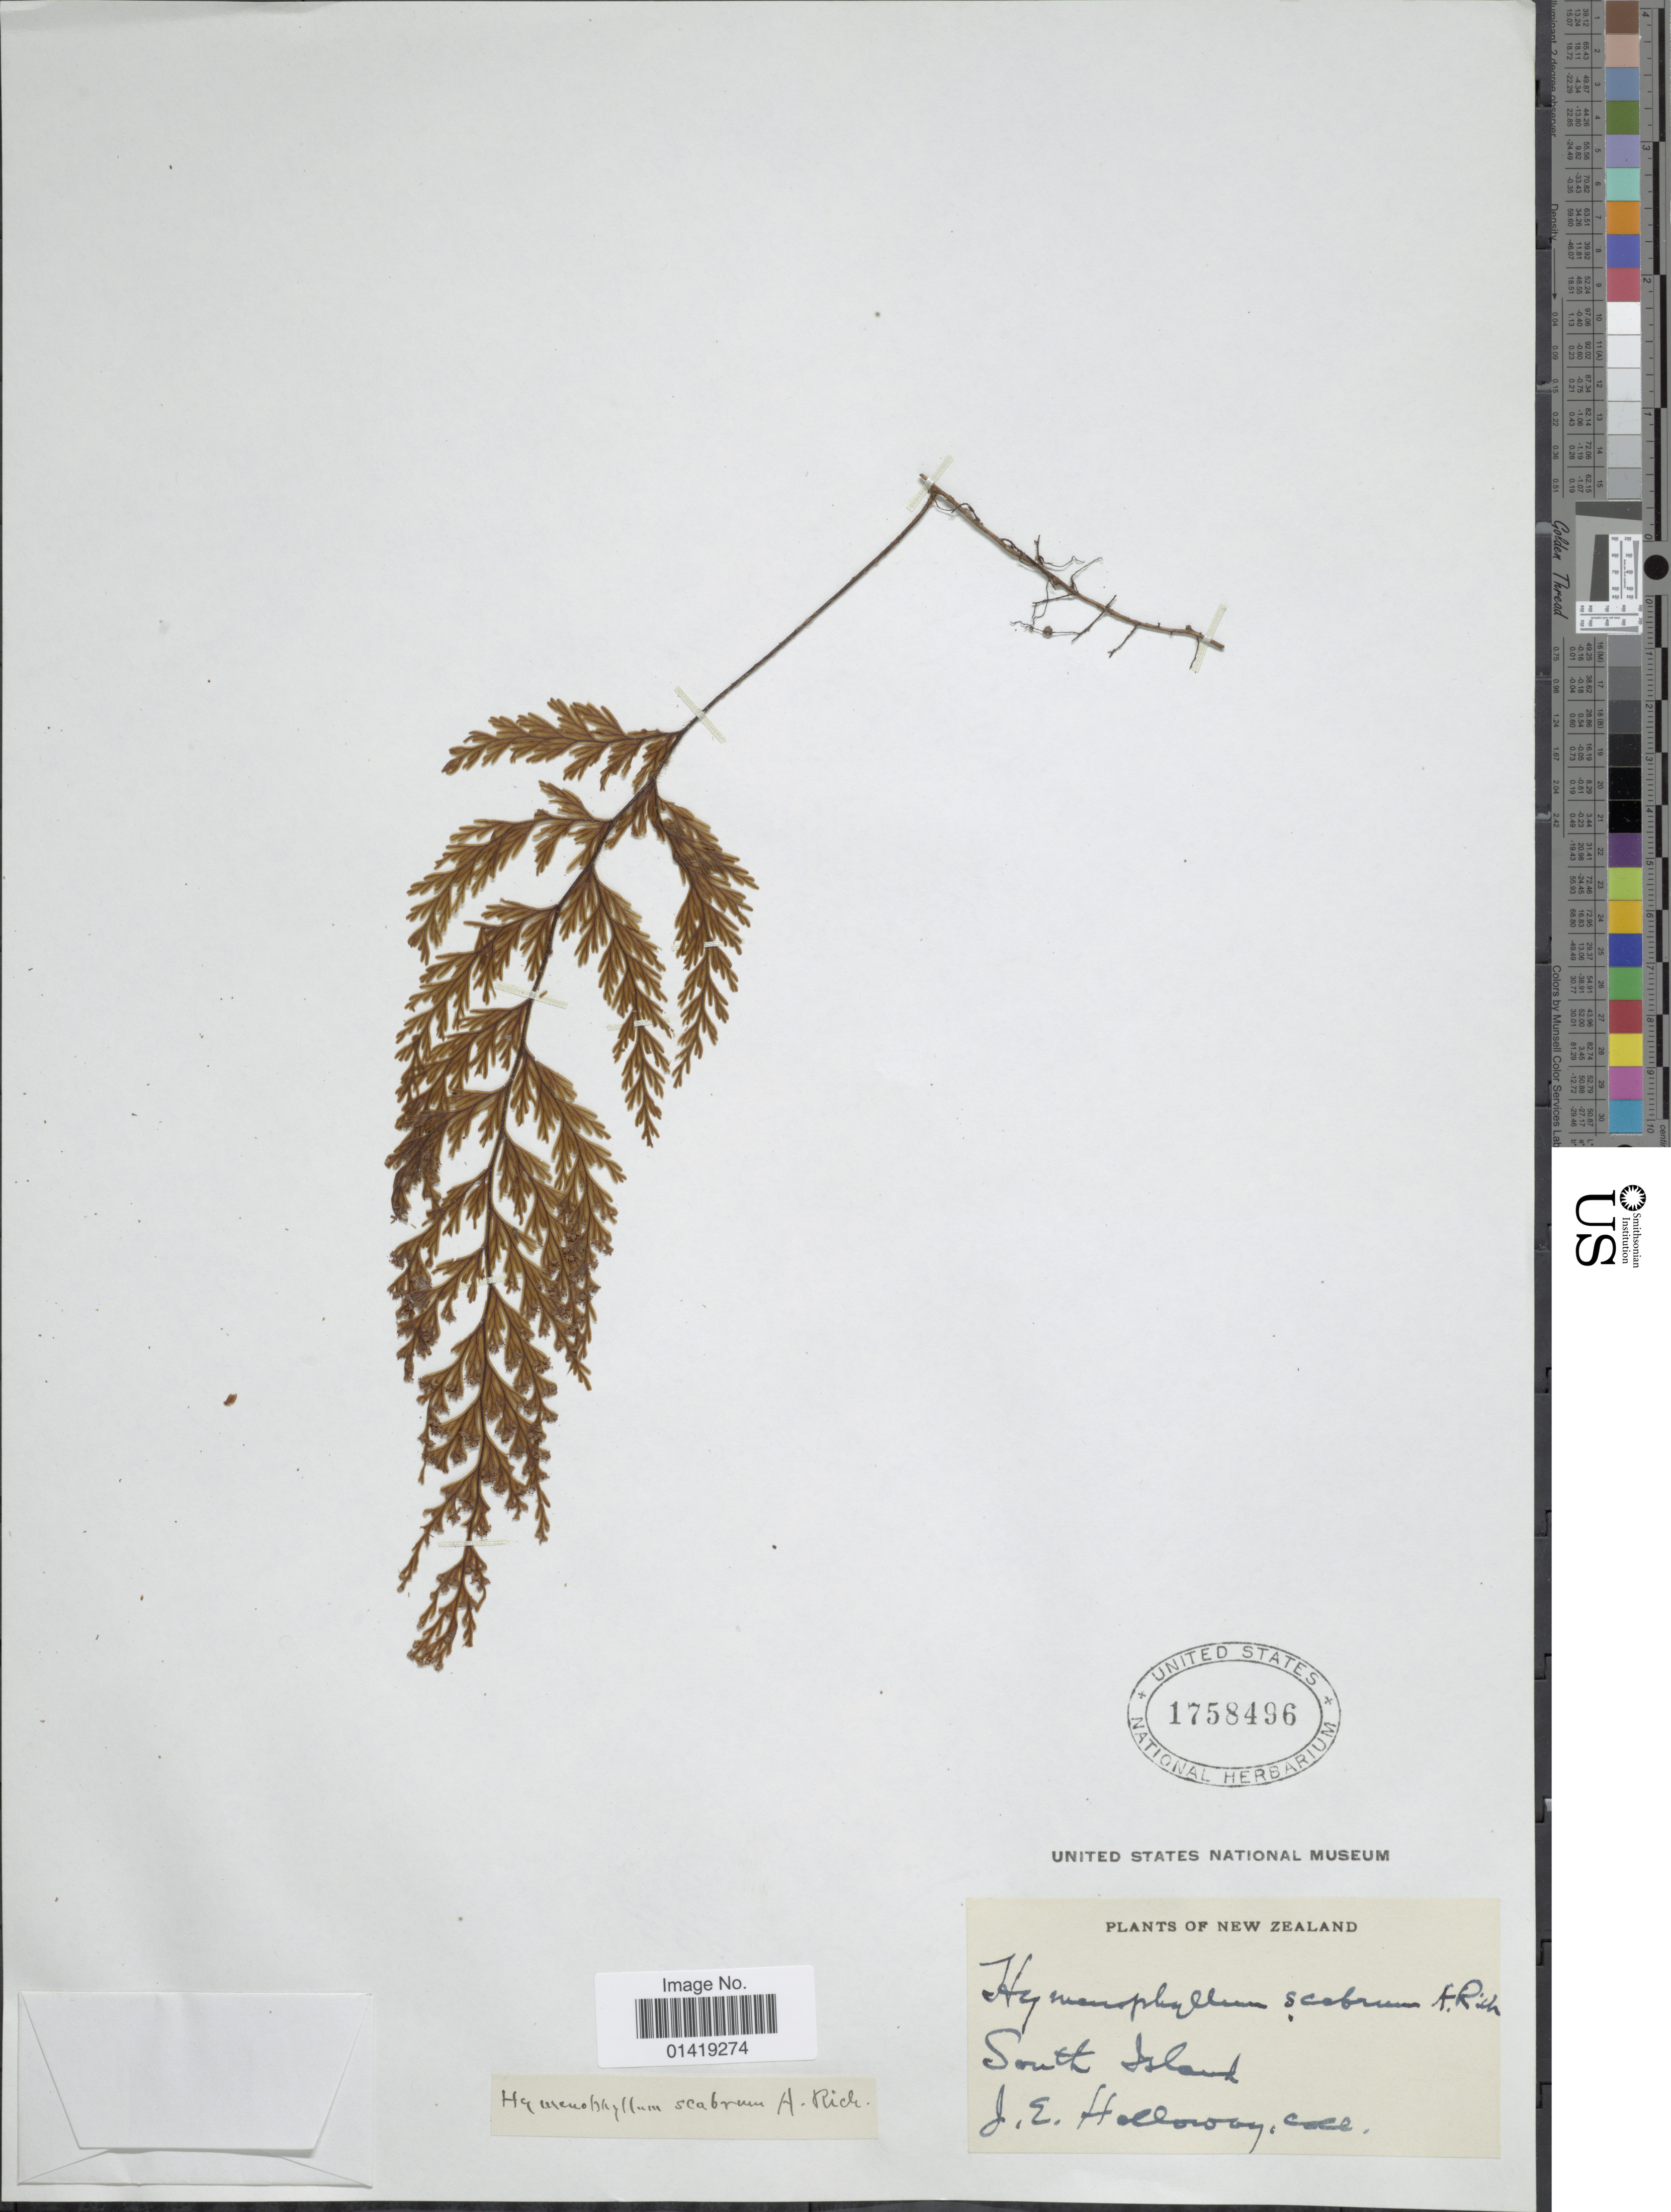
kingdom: Plantae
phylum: Tracheophyta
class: Polypodiopsida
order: Hymenophyllales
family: Hymenophyllaceae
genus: Hymenophyllum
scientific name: Hymenophyllum scabrum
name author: A. Rich.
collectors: J. Holloway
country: New Zealand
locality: South Island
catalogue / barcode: US 1758496